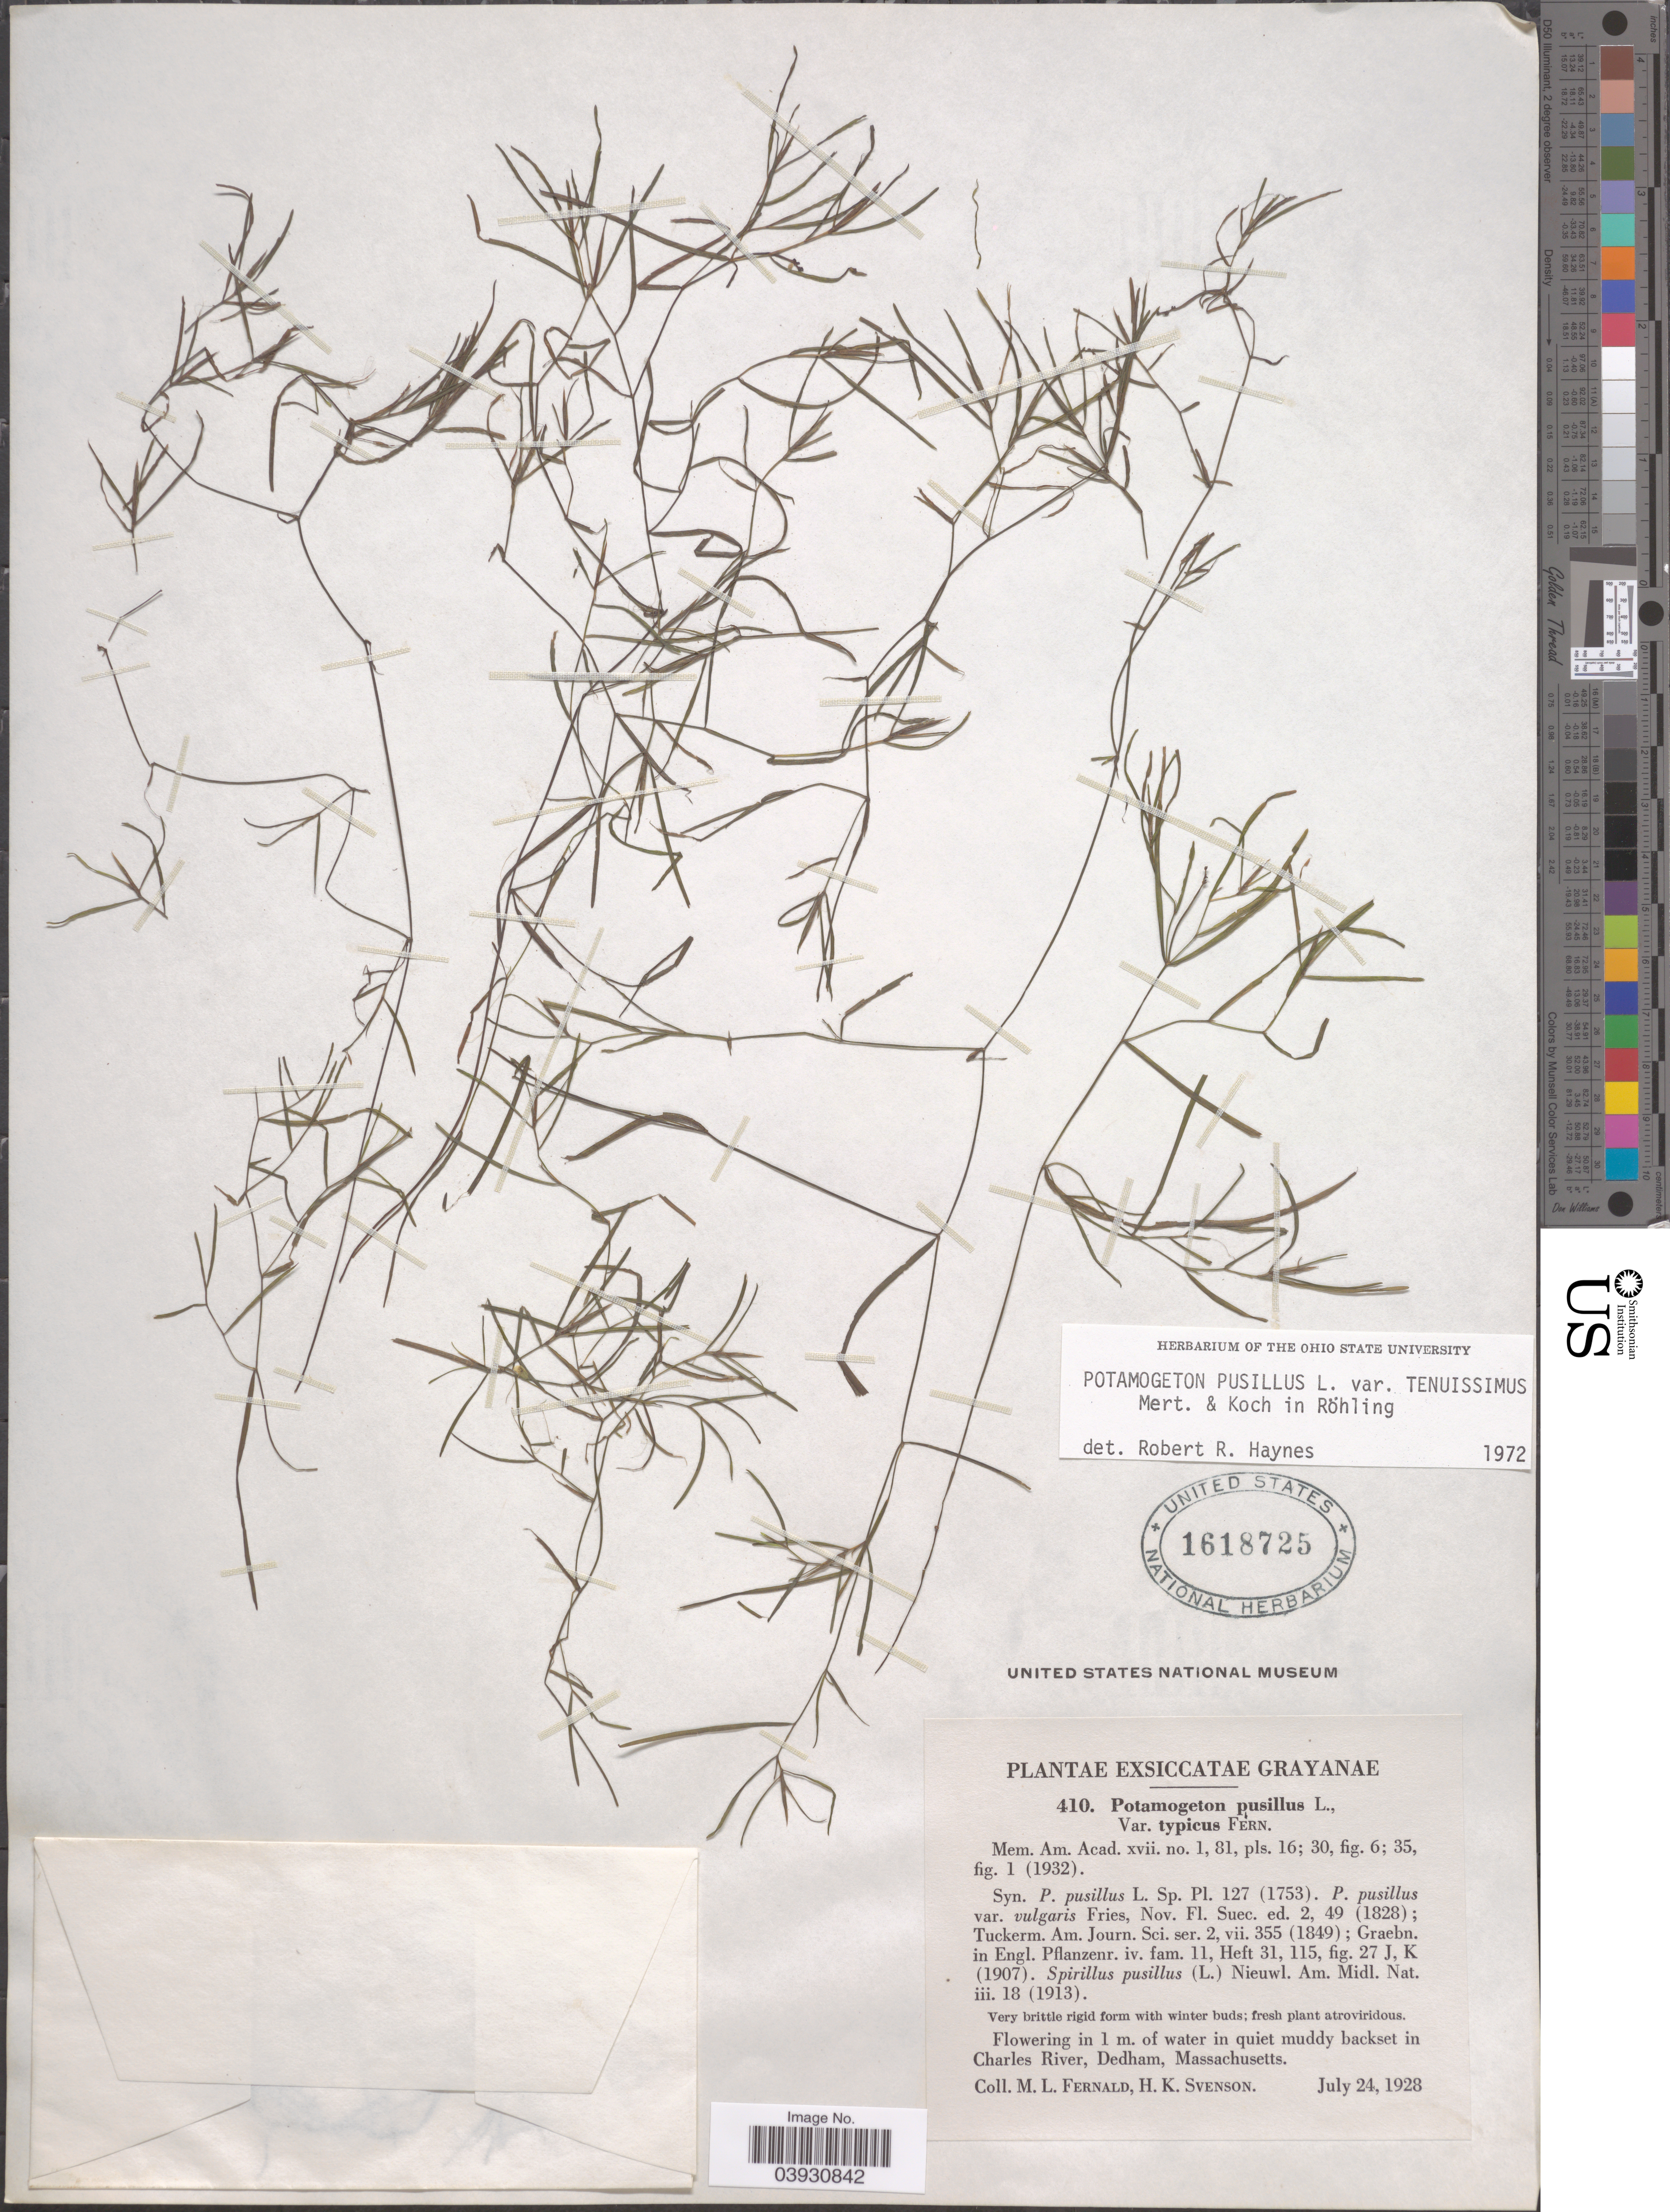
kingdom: Plantae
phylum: Tracheophyta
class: Liliopsida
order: Alismatales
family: Potamogetonaceae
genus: Potamogeton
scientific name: Potamogeton pusillus subsp. tenuissimus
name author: Mert. & W.D.J. Koch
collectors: M. L. Fernald & H. K. Svenson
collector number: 410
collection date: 1928-07-24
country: United States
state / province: Massachusetts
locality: Charles River, Dedham.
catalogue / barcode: US 1618725